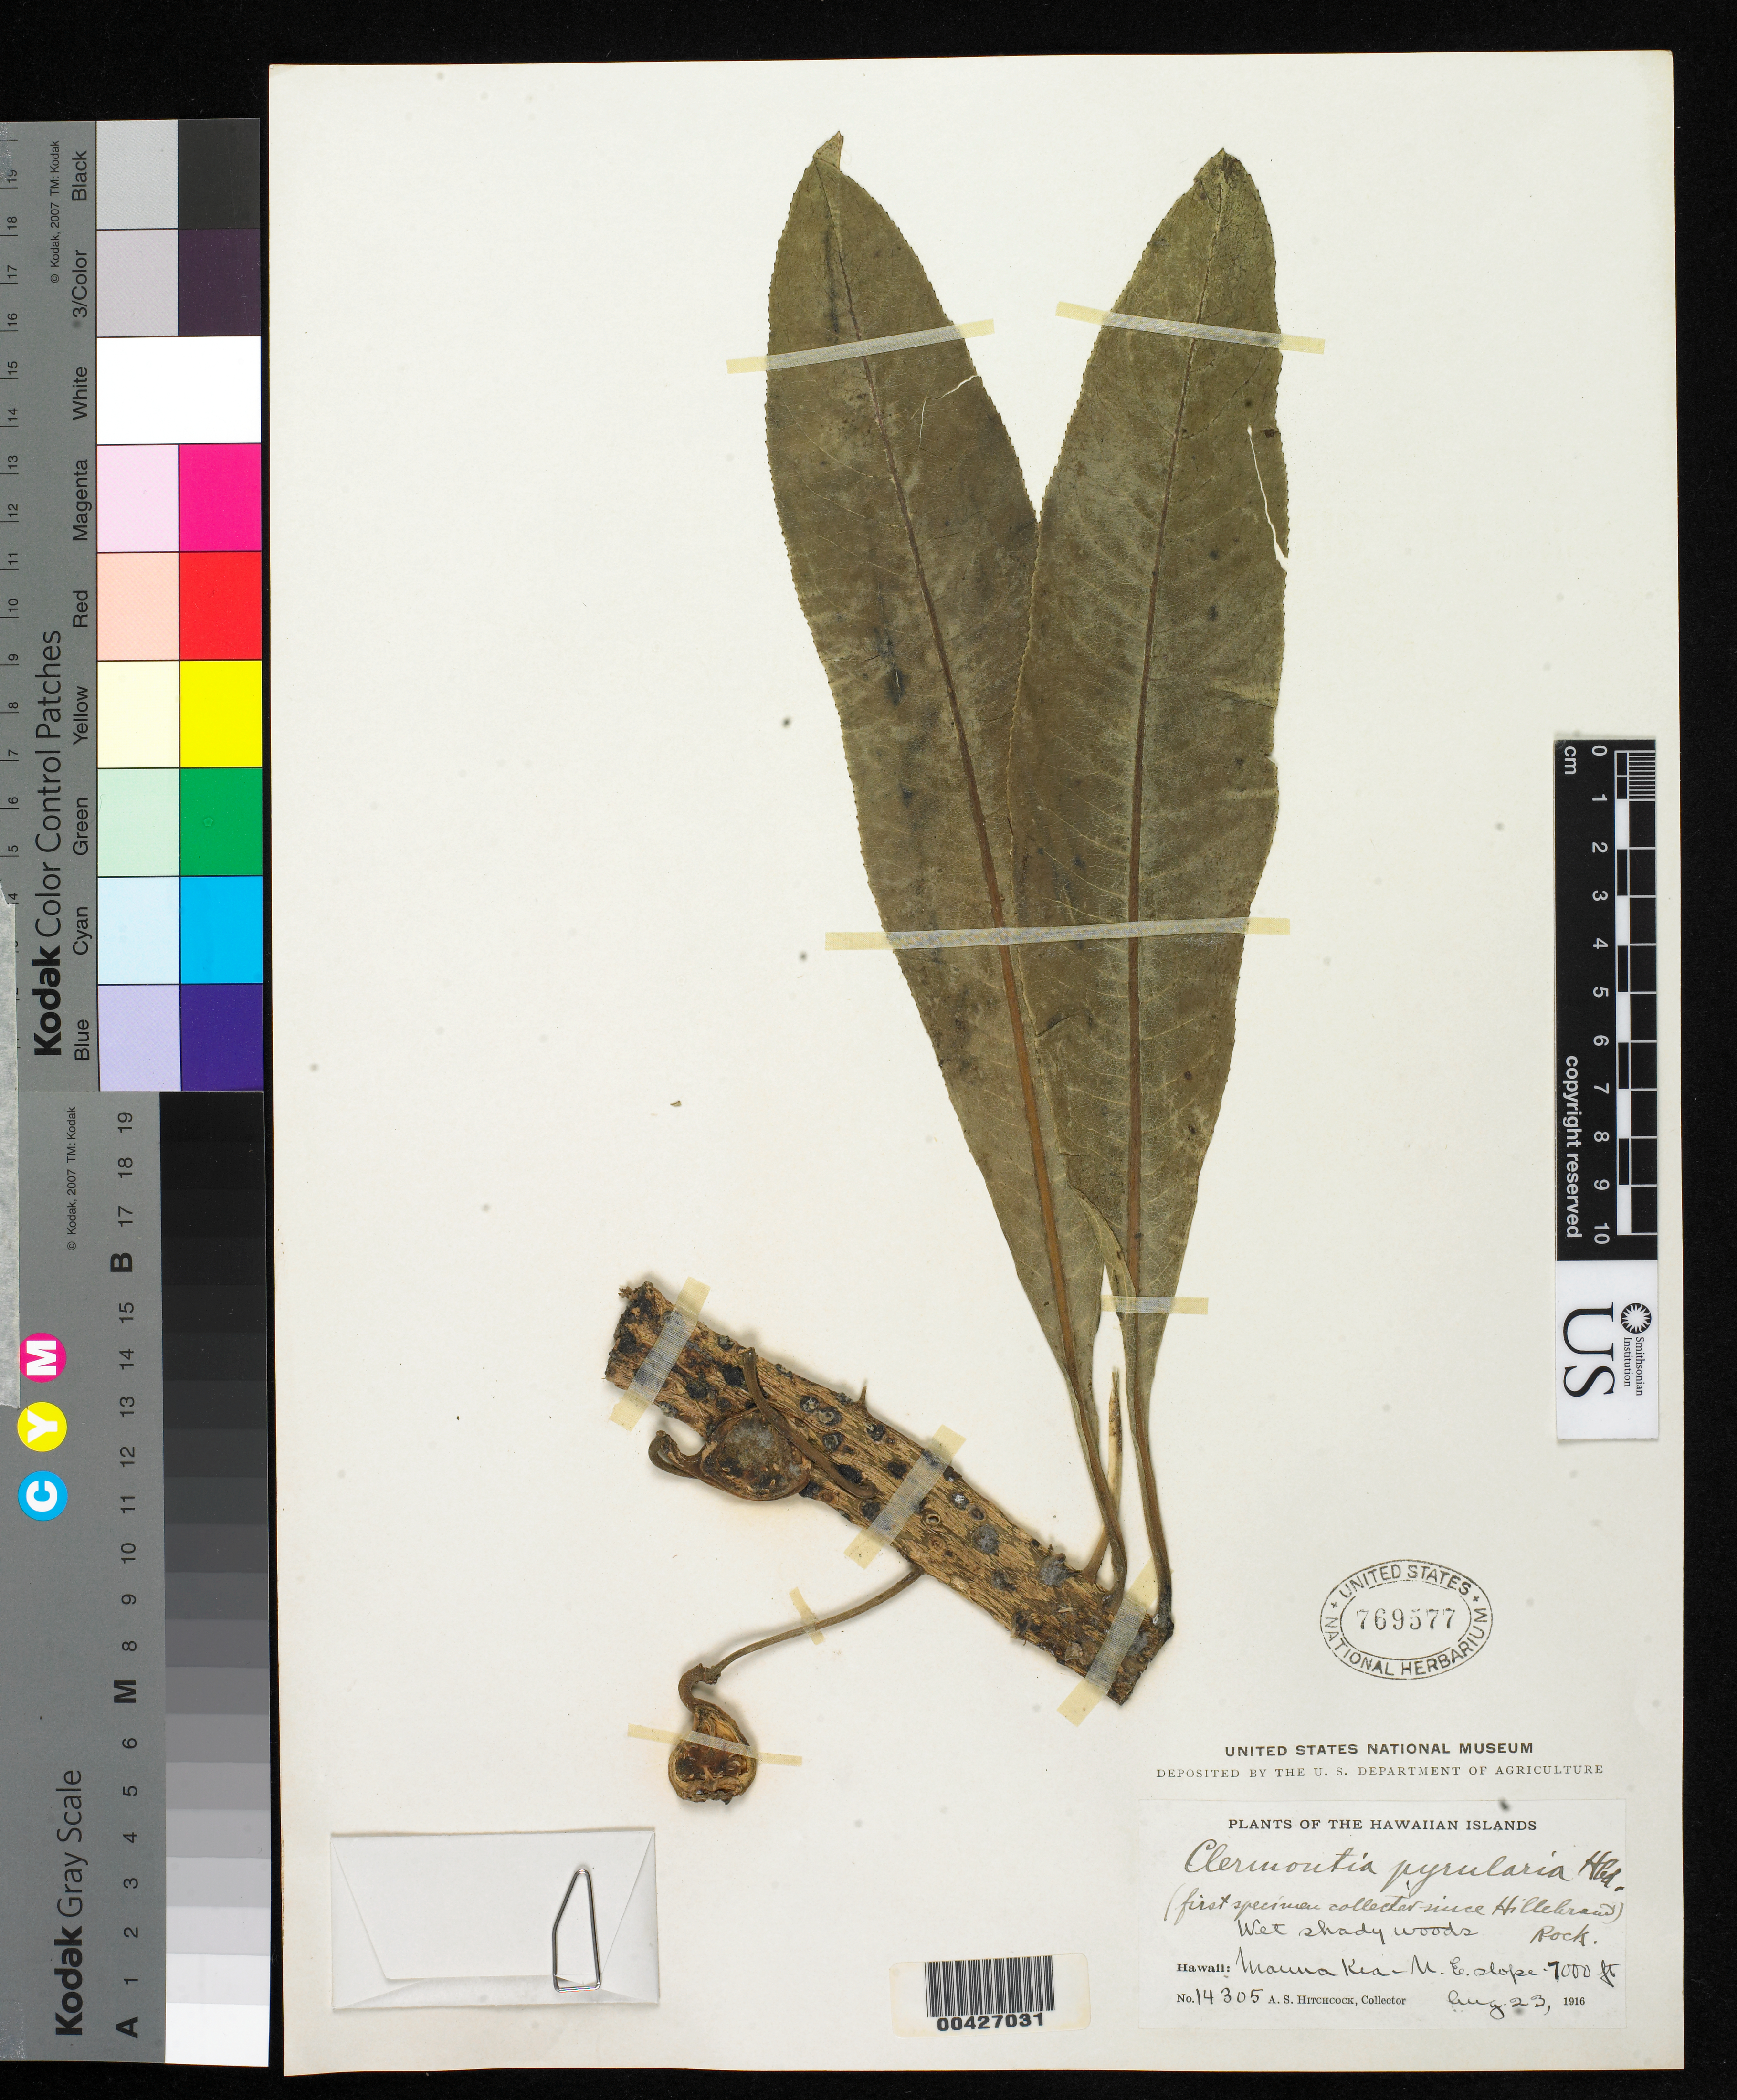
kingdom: Plantae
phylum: Tracheophyta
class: Magnoliopsida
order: Asterales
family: Campanulaceae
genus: Clermontia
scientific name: Clermontia pyrularia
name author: Hillebr.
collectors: A. S. Hitchcock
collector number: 14305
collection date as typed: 23 Aug 1916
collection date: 1916-08-23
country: United States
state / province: Hawaii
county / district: Hawaii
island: Hawaii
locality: Mauna Kea, NE slope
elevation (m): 2134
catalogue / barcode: US 769577